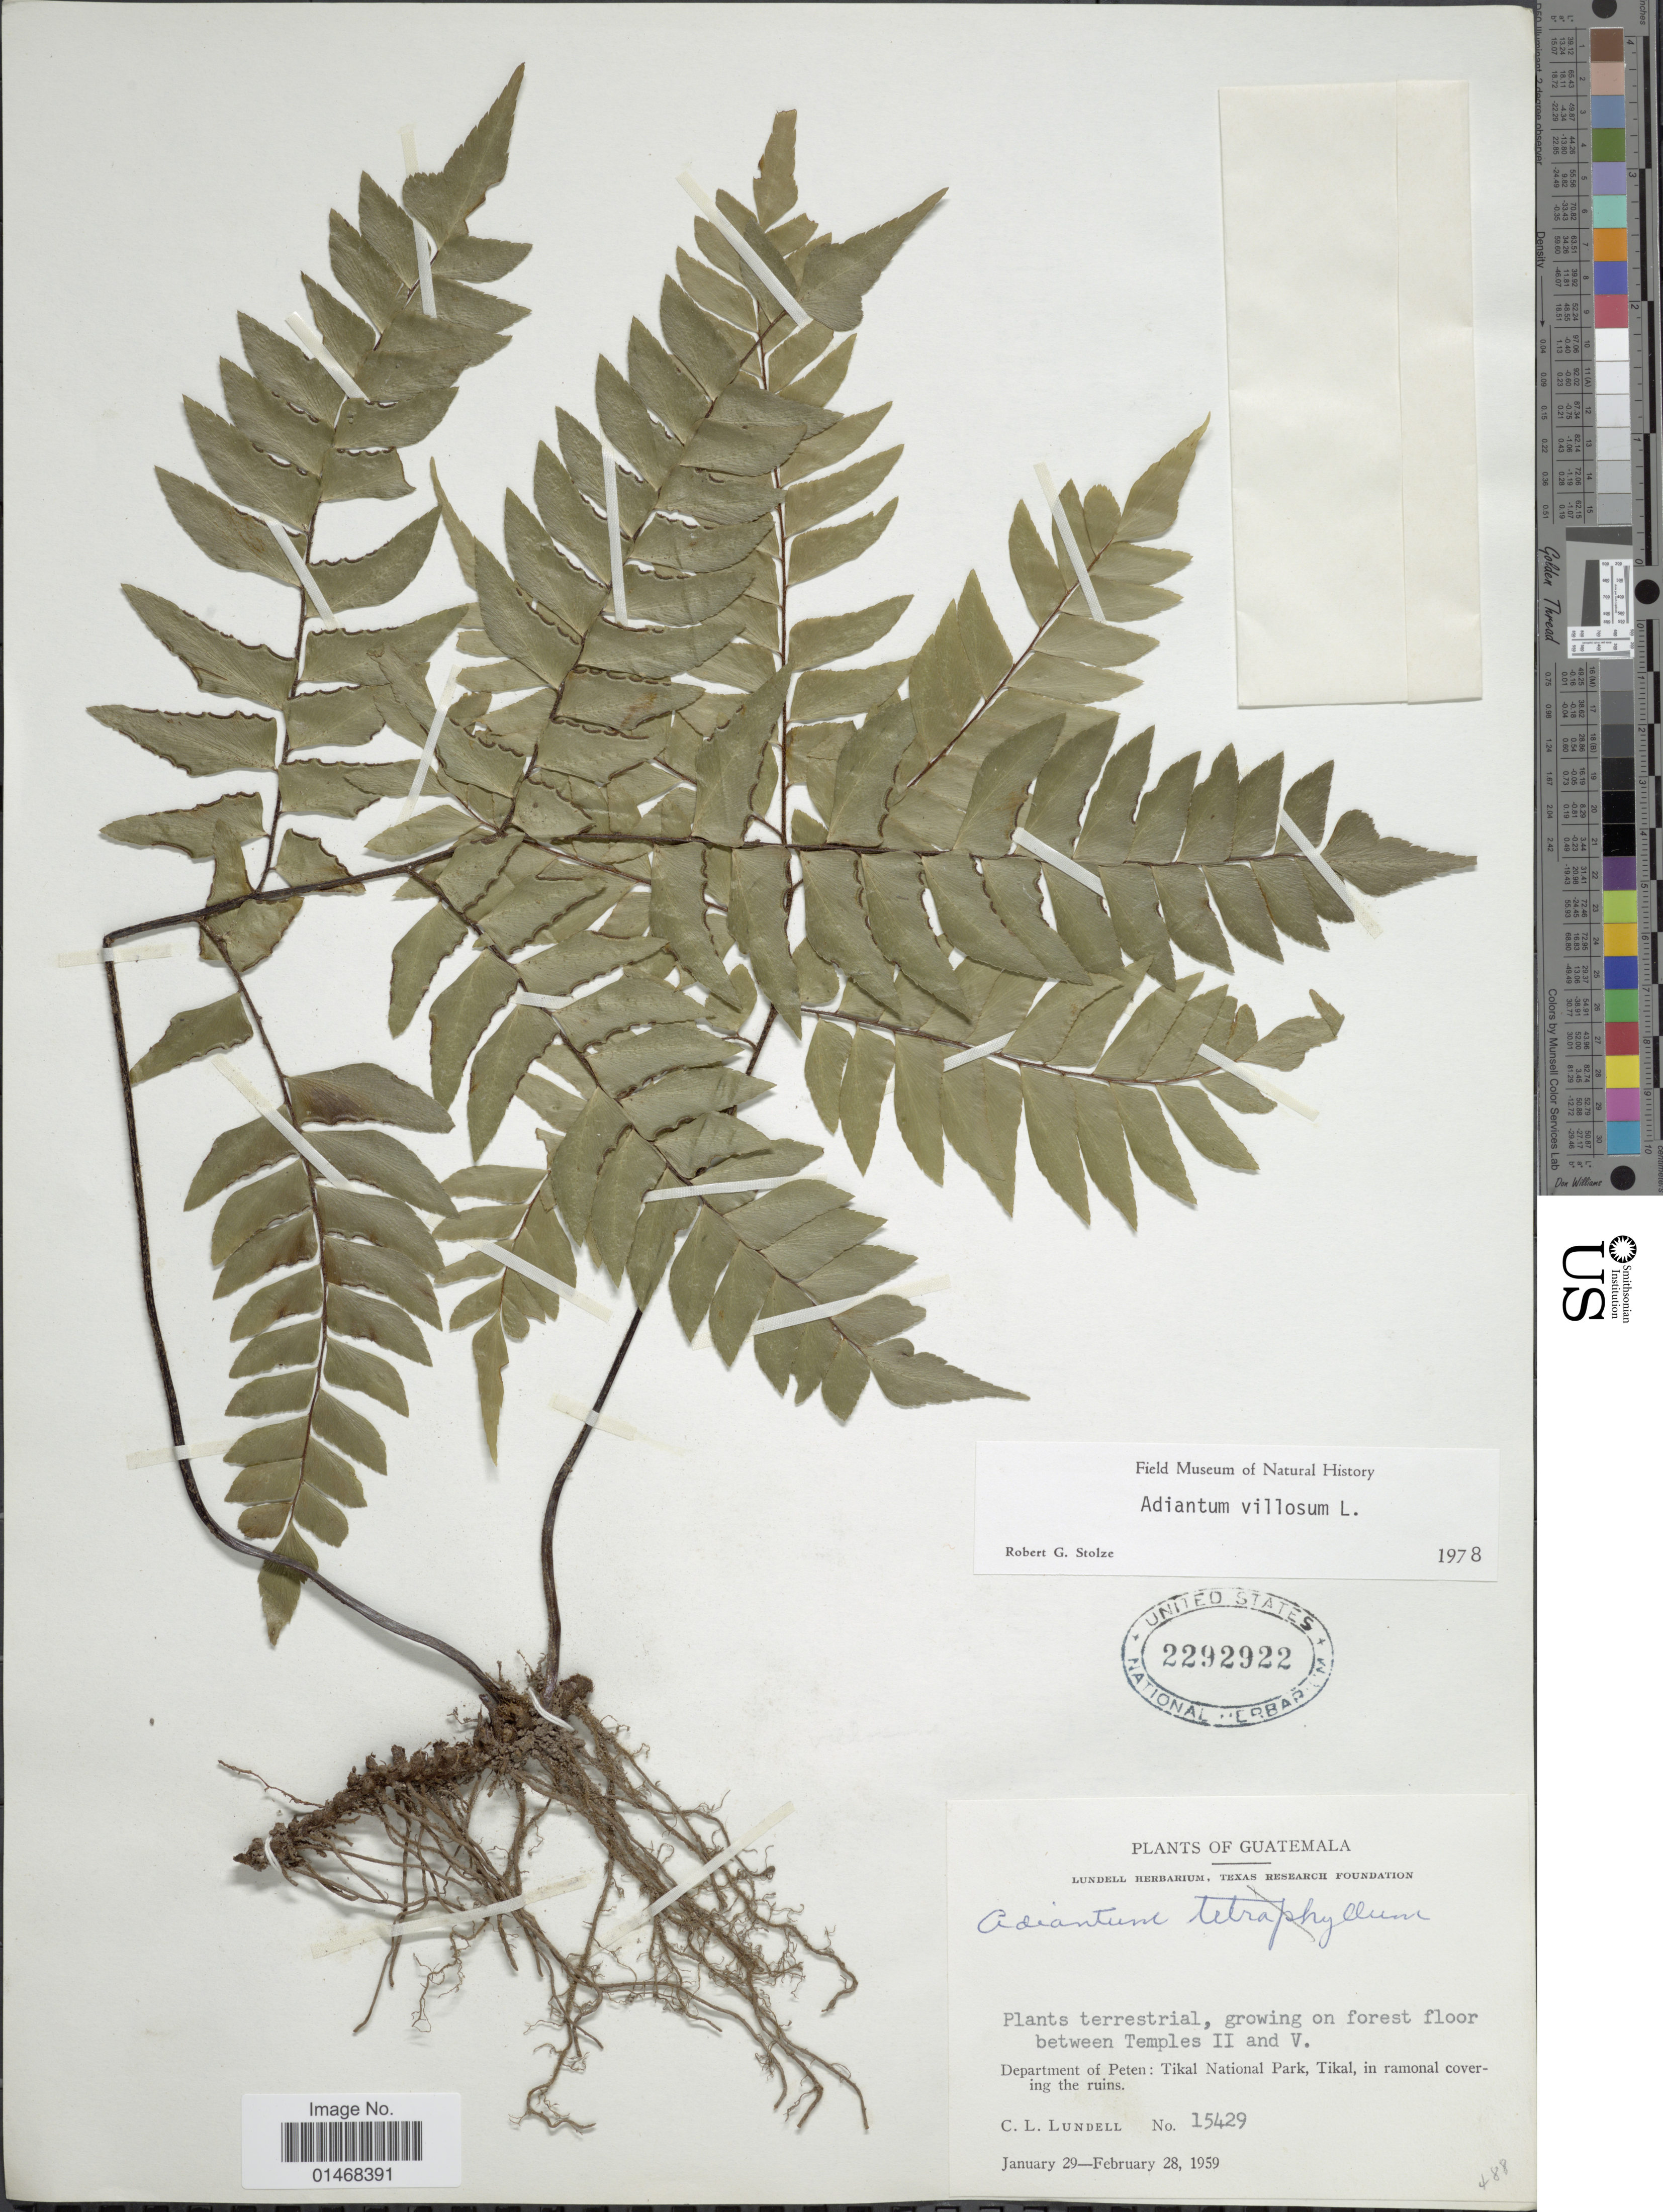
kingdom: Plantae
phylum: Tracheophyta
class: Polypodiopsida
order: Polypodiales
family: Pteridaceae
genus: Adiantum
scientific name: Adiantum villosum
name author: L.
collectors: C. L. Lundell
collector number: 15429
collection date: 1959-01-29/1959-02-28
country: Guatemala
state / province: El Petén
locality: Department of Peten: Tikal National Park, Tikal, in ramonal covering the ruins, growing on florest floor between Temples II and V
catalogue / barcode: US 2292922